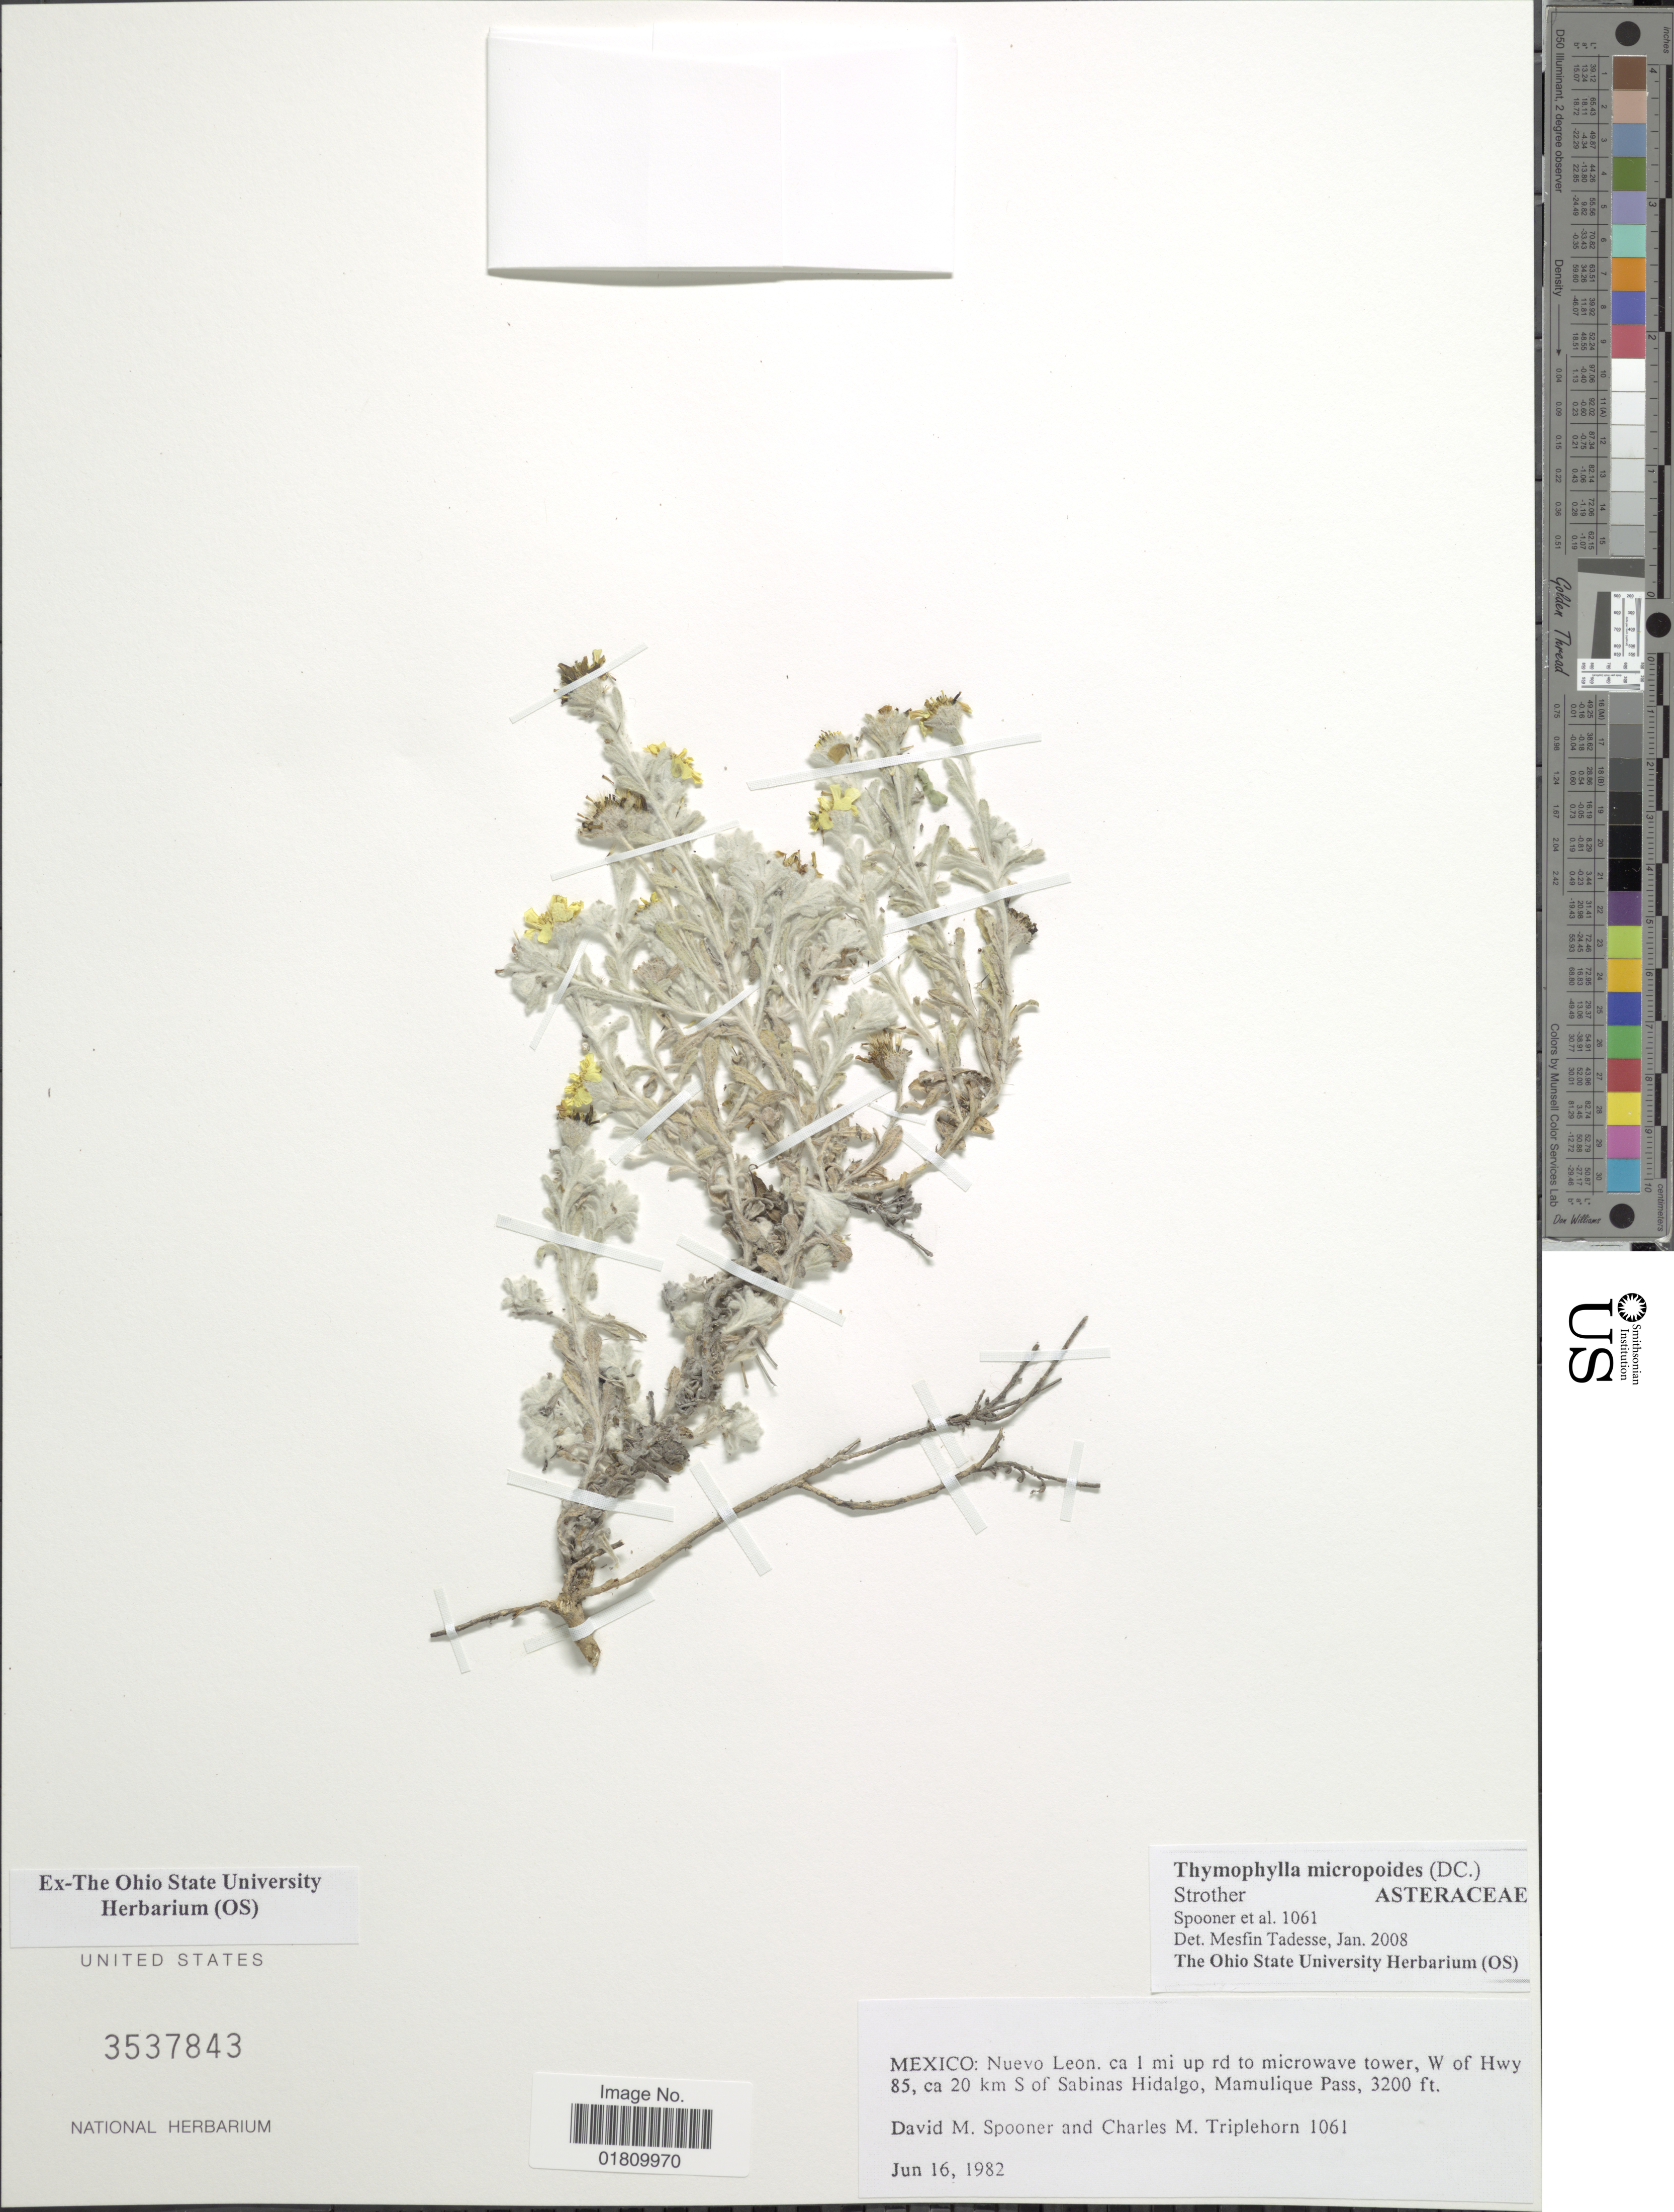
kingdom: Plantae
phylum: Tracheophyta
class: Magnoliopsida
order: Asterales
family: Asteraceae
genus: Thymophylla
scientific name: Thymophylla micropoides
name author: (DC.) Strother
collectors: D. Spooner & Triplehorn, C.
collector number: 1061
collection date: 1982-06-16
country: Mexico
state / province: Nuevo León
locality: Ca. 1 mile up rd to microwave tower,W. of Hwy 85, ca 20 km S of Sabinas Hidalgo, Mamulique Pass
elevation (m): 975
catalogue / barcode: US 3537843